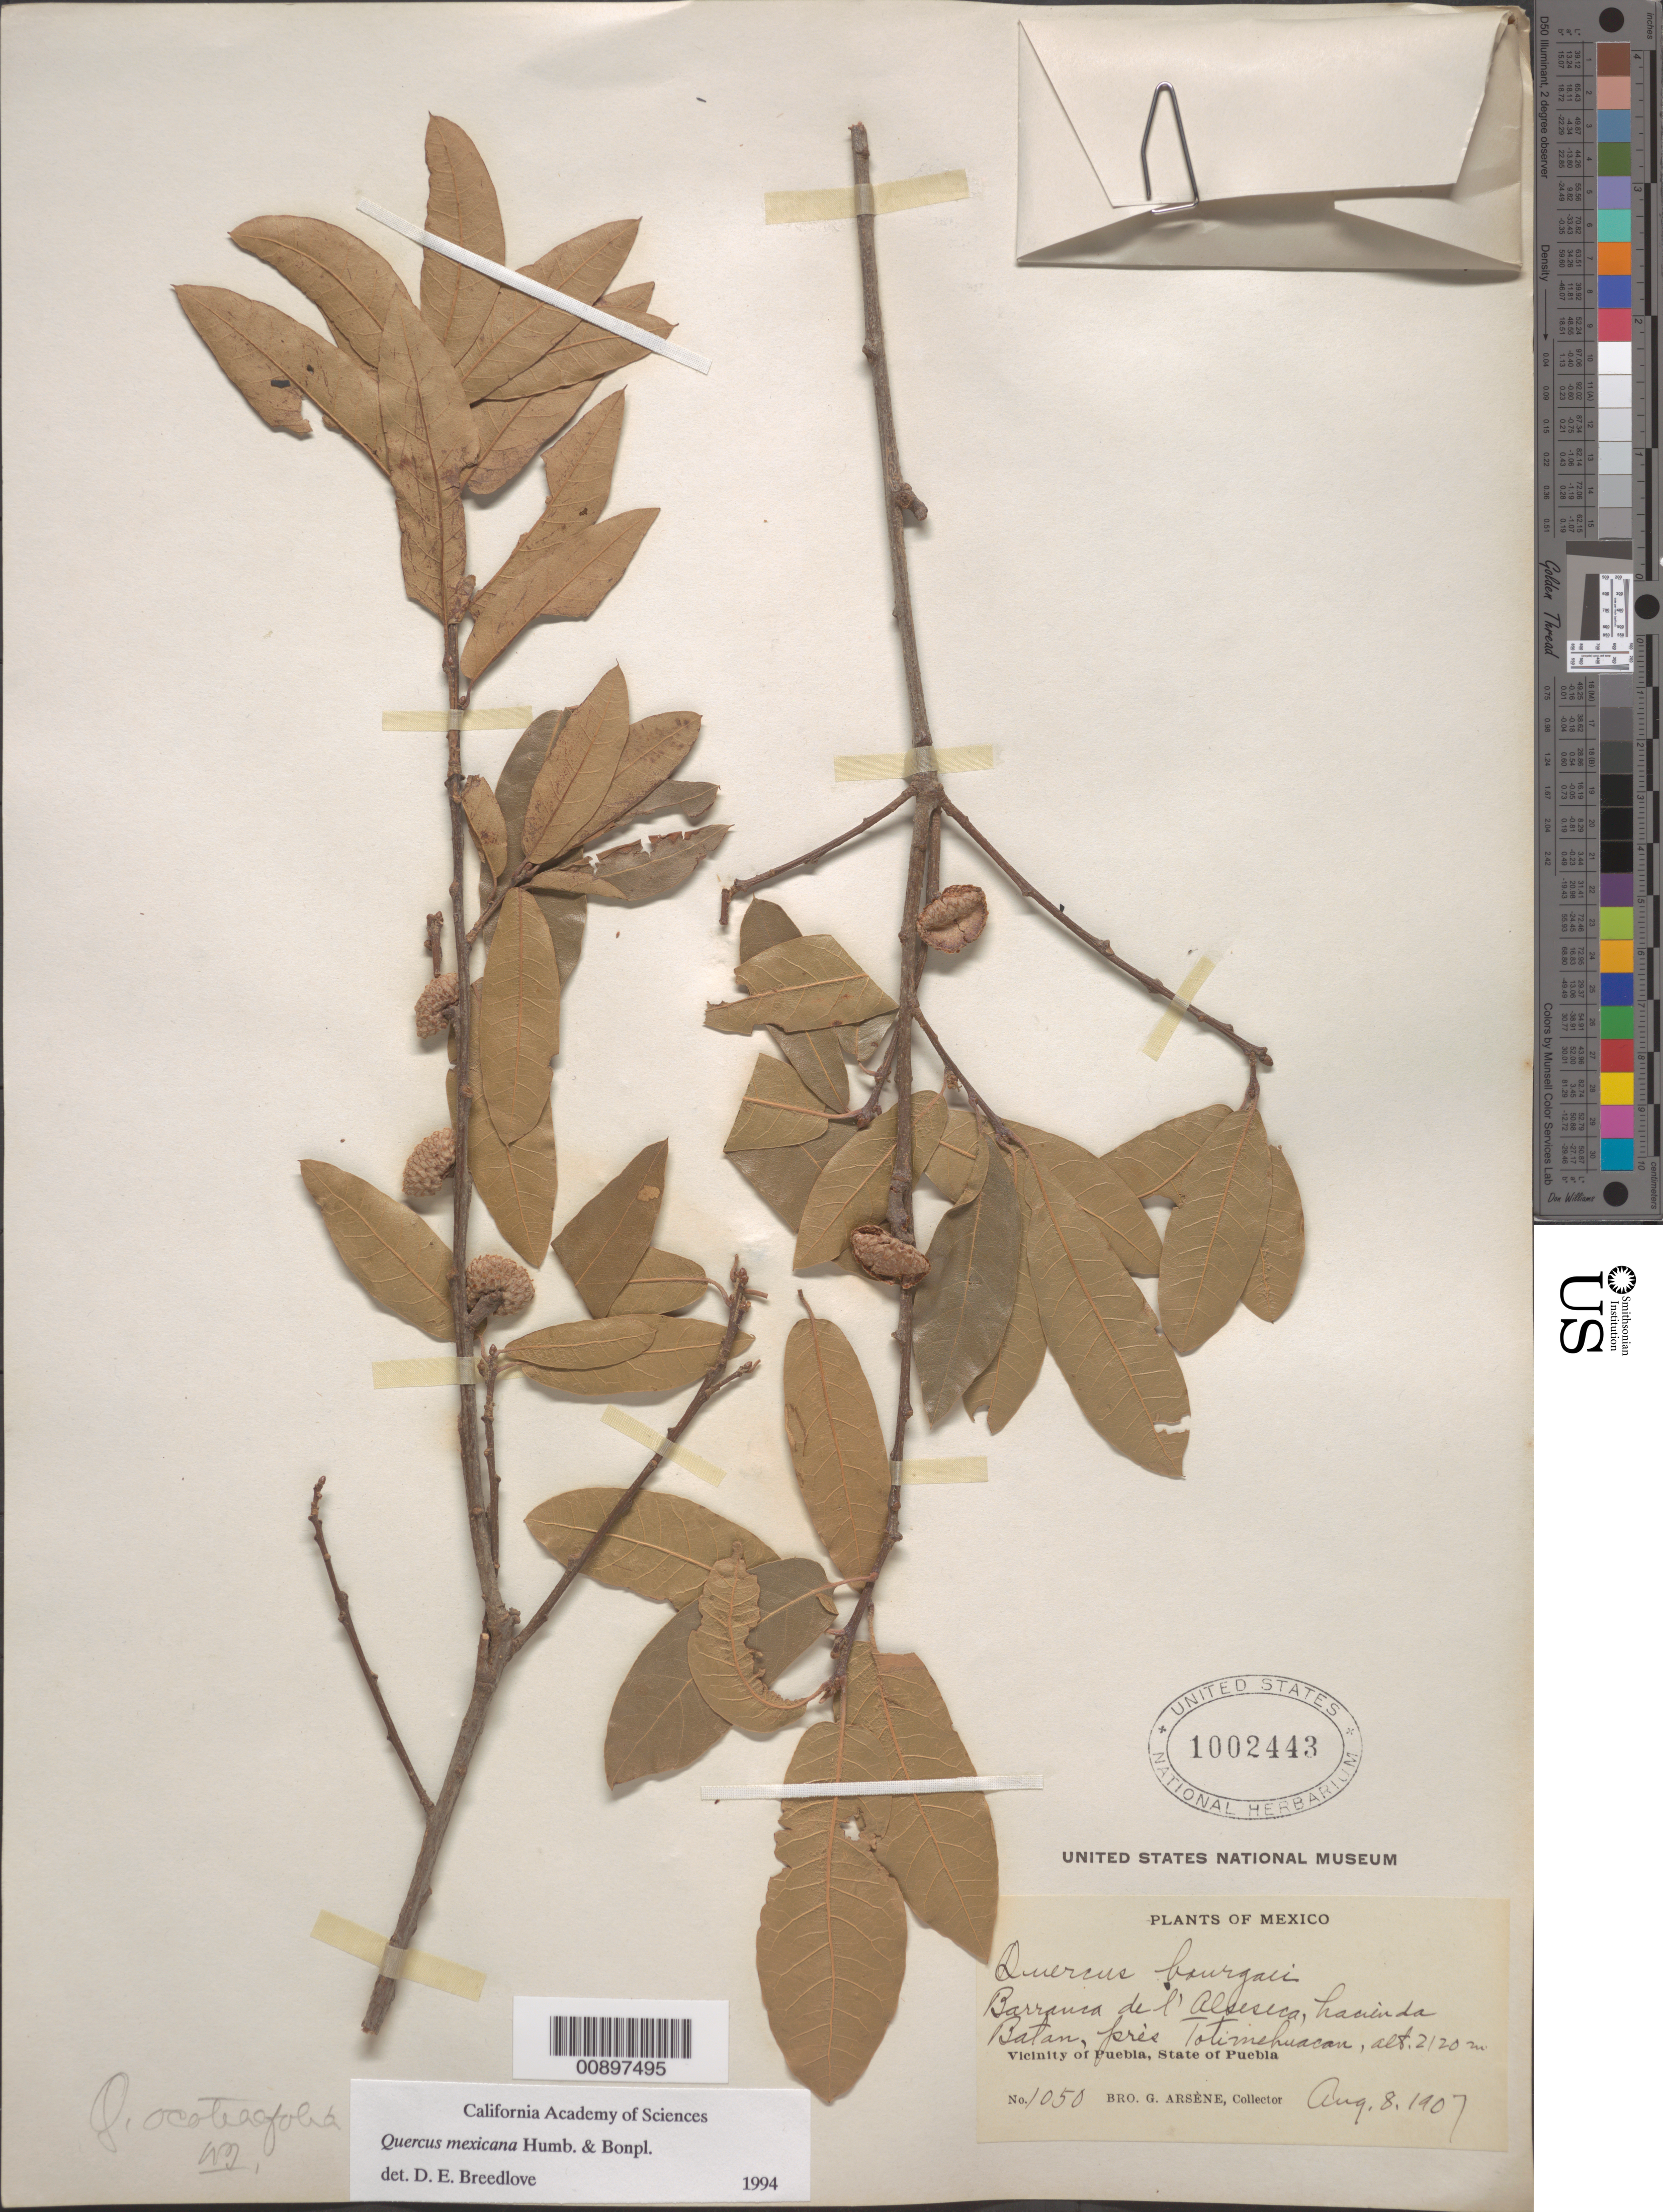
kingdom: Plantae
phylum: Tracheophyta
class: Magnoliopsida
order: Fagales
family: Fagaceae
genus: Quercus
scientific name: Quercus mexicana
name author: Humb. & Bonpl.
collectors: Bro. G. Arsène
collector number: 1050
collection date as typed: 08 Aug 1907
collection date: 1907-08-08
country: Mexico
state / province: Puebla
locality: Barranca de l'Alseseca, Hacienda Batan, près Totimehuacan. Vicinity of Puebla, State of Puebla.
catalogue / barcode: US 1002443